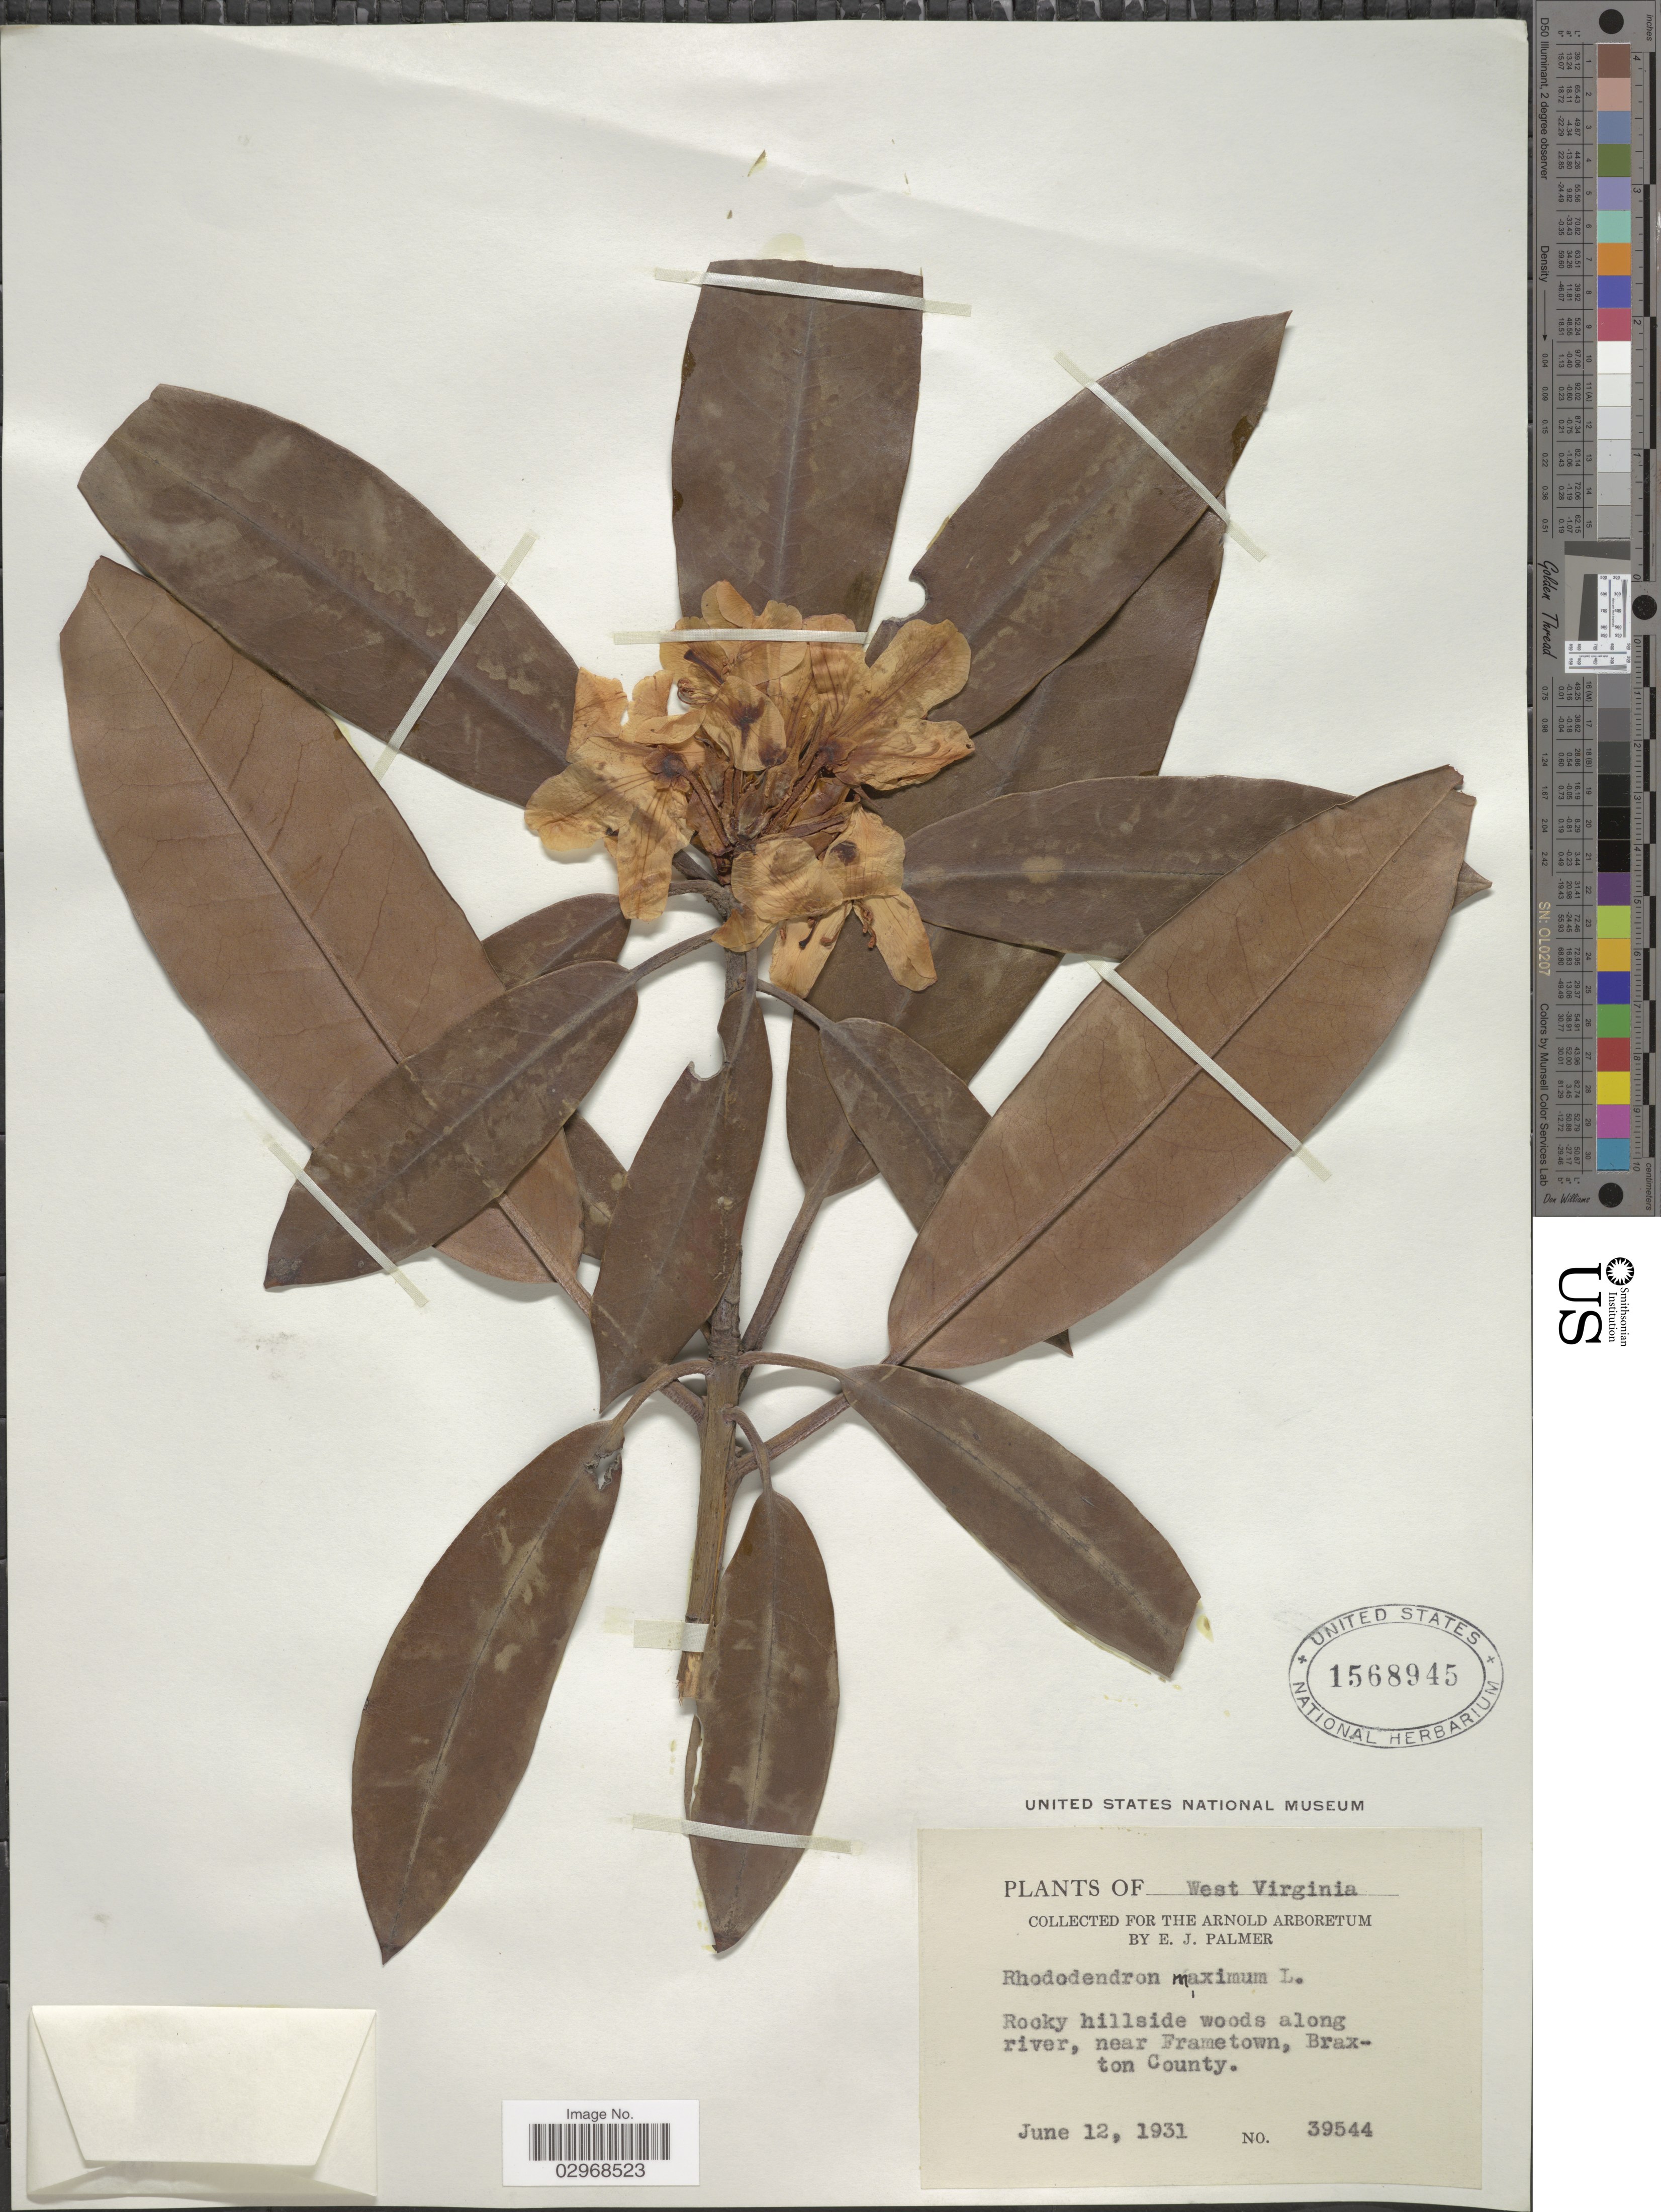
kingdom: Plantae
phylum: Tracheophyta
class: Magnoliopsida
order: Ericales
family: Ericaceae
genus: Rhododendron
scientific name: Rhododendron maximum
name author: L.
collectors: E. J. Palmer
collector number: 39544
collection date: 1931-06-12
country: United States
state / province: West Virginia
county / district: Braxton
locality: Rocky hillside woods along river, near Frametown, Braxton County.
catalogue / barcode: US 1568945